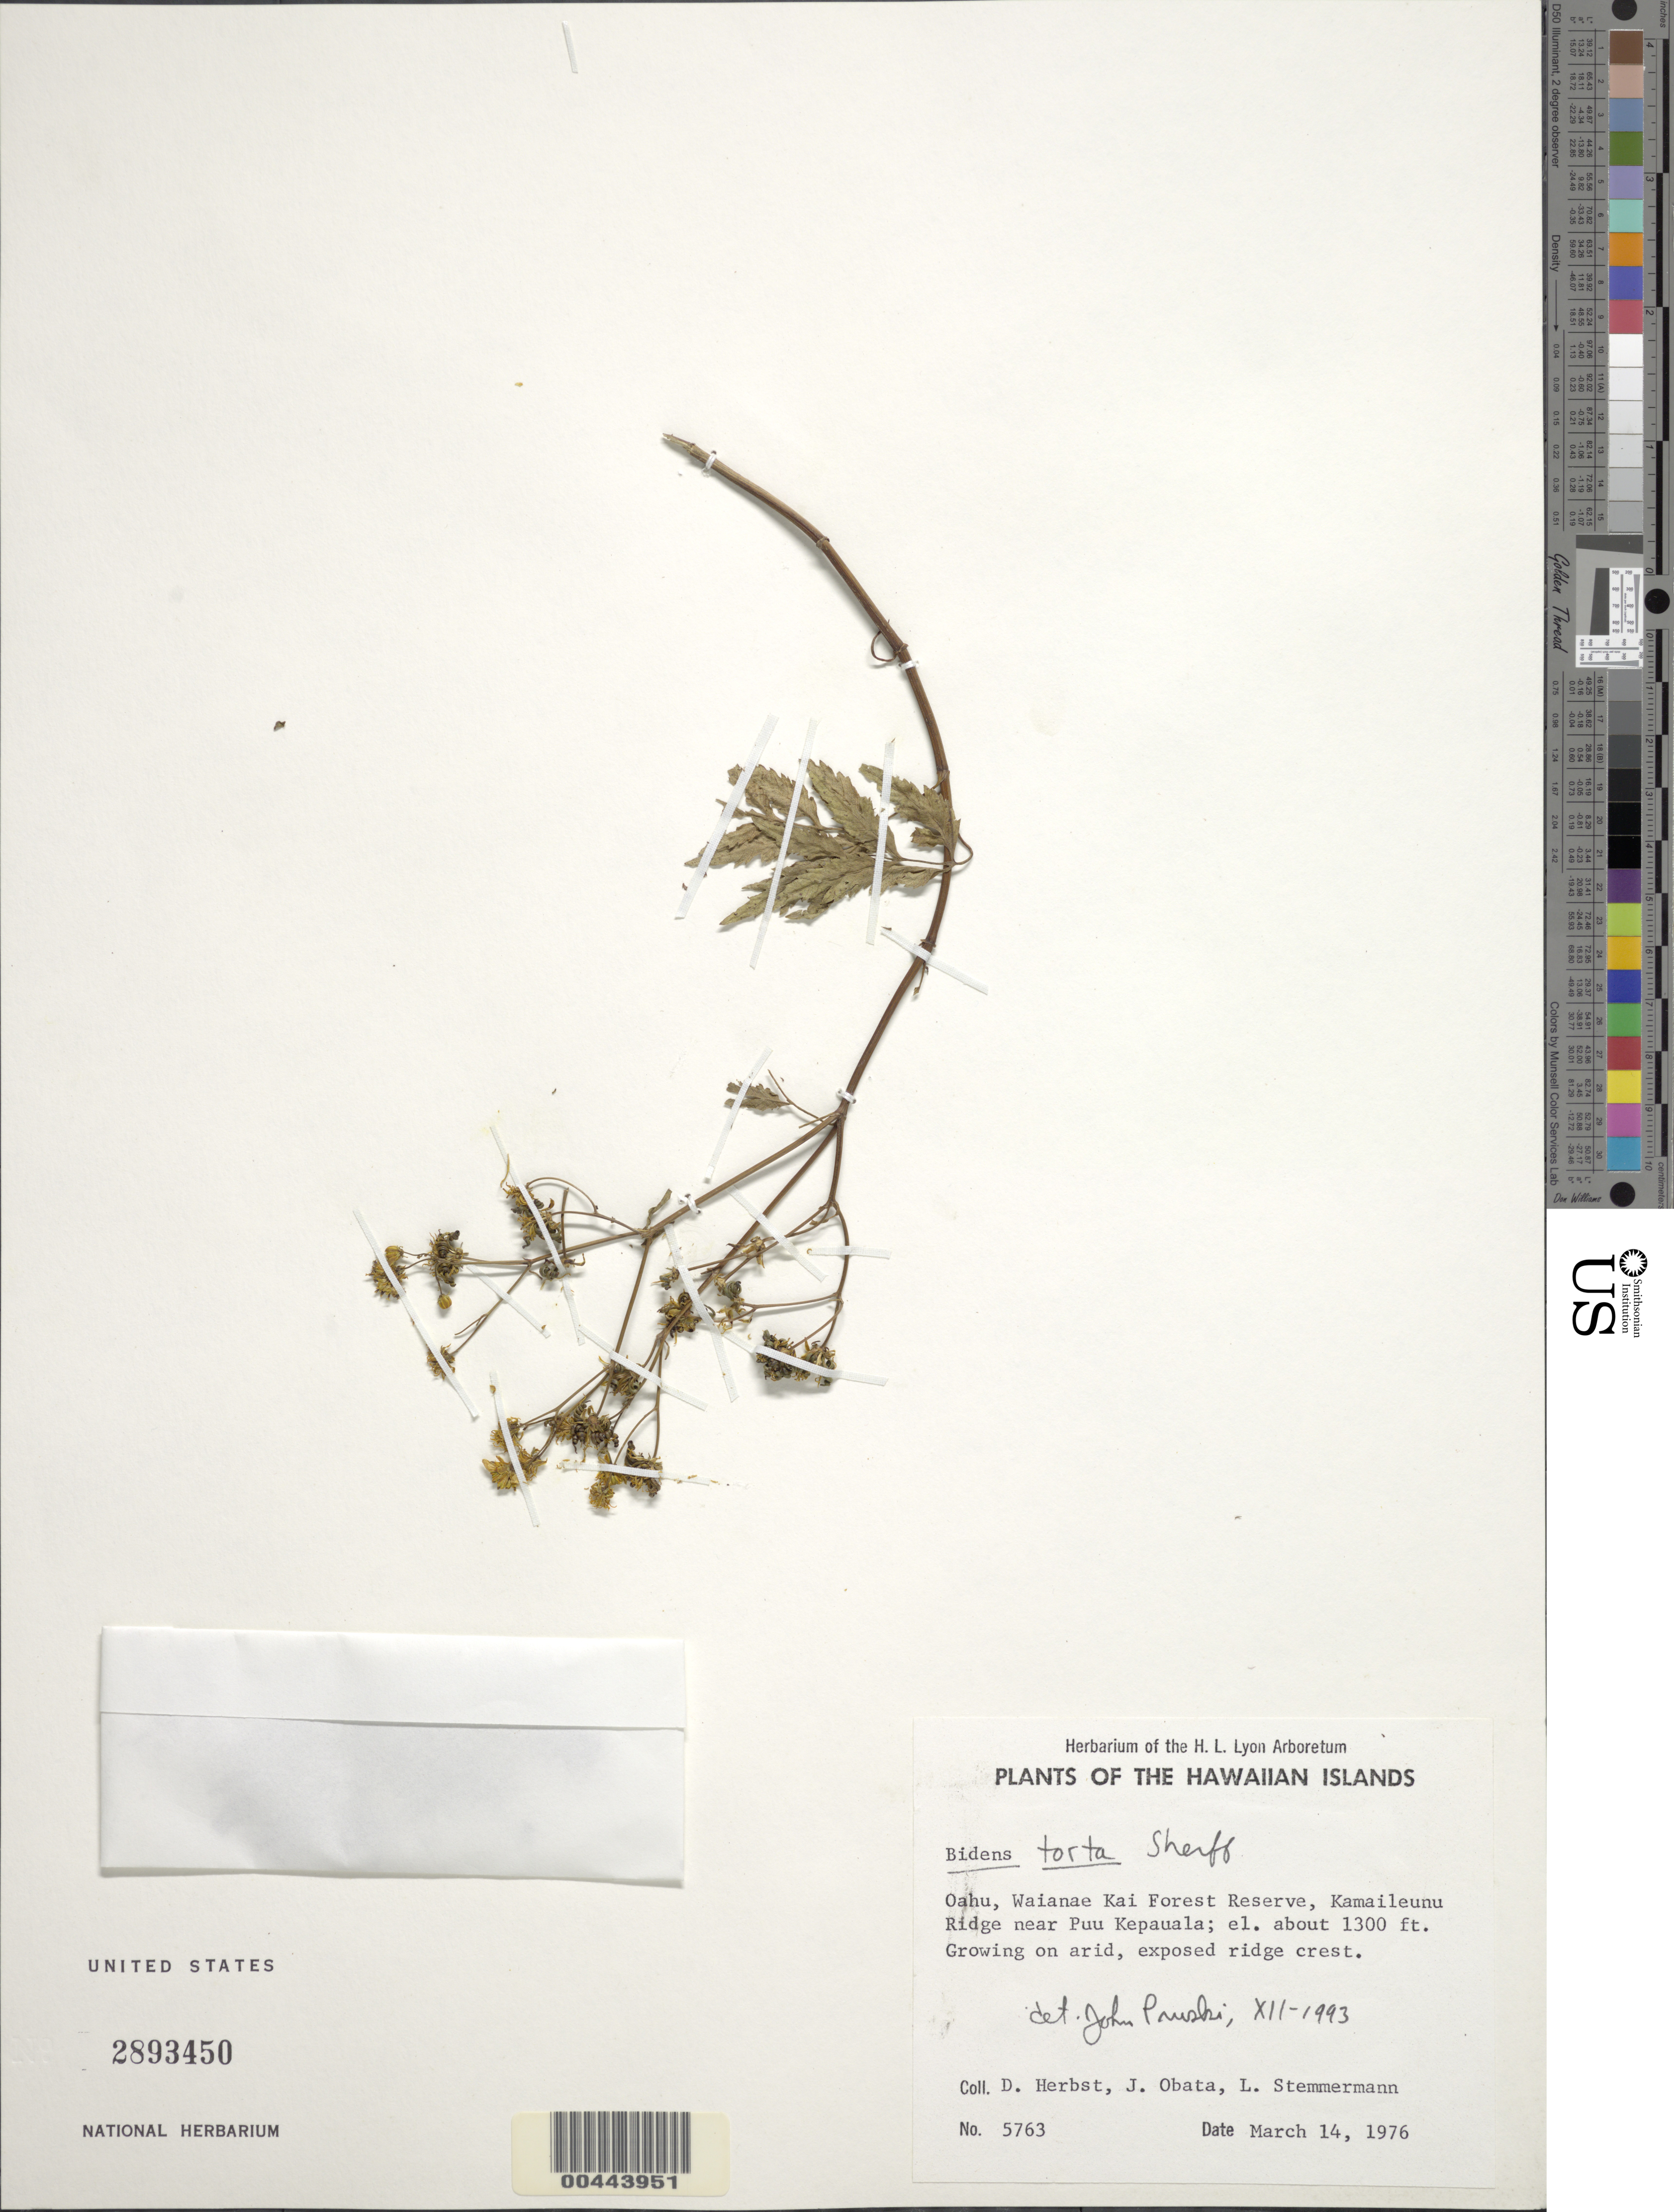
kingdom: Plantae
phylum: Tracheophyta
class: Magnoliopsida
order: Asterales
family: Asteraceae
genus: Bidens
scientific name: Bidens torta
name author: Sherff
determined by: Pruski, J. F.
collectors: D. R. Herbst, J. Obata & L. Stemmermann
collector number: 5763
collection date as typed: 14 Mar 1976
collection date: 1976-03-14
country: United States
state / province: Hawaii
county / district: Honolulu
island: Oahu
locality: Waianae Kai Forest Reserve, Kamaileunu Ridge near Puu Kepauala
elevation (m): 396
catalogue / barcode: US 2893450